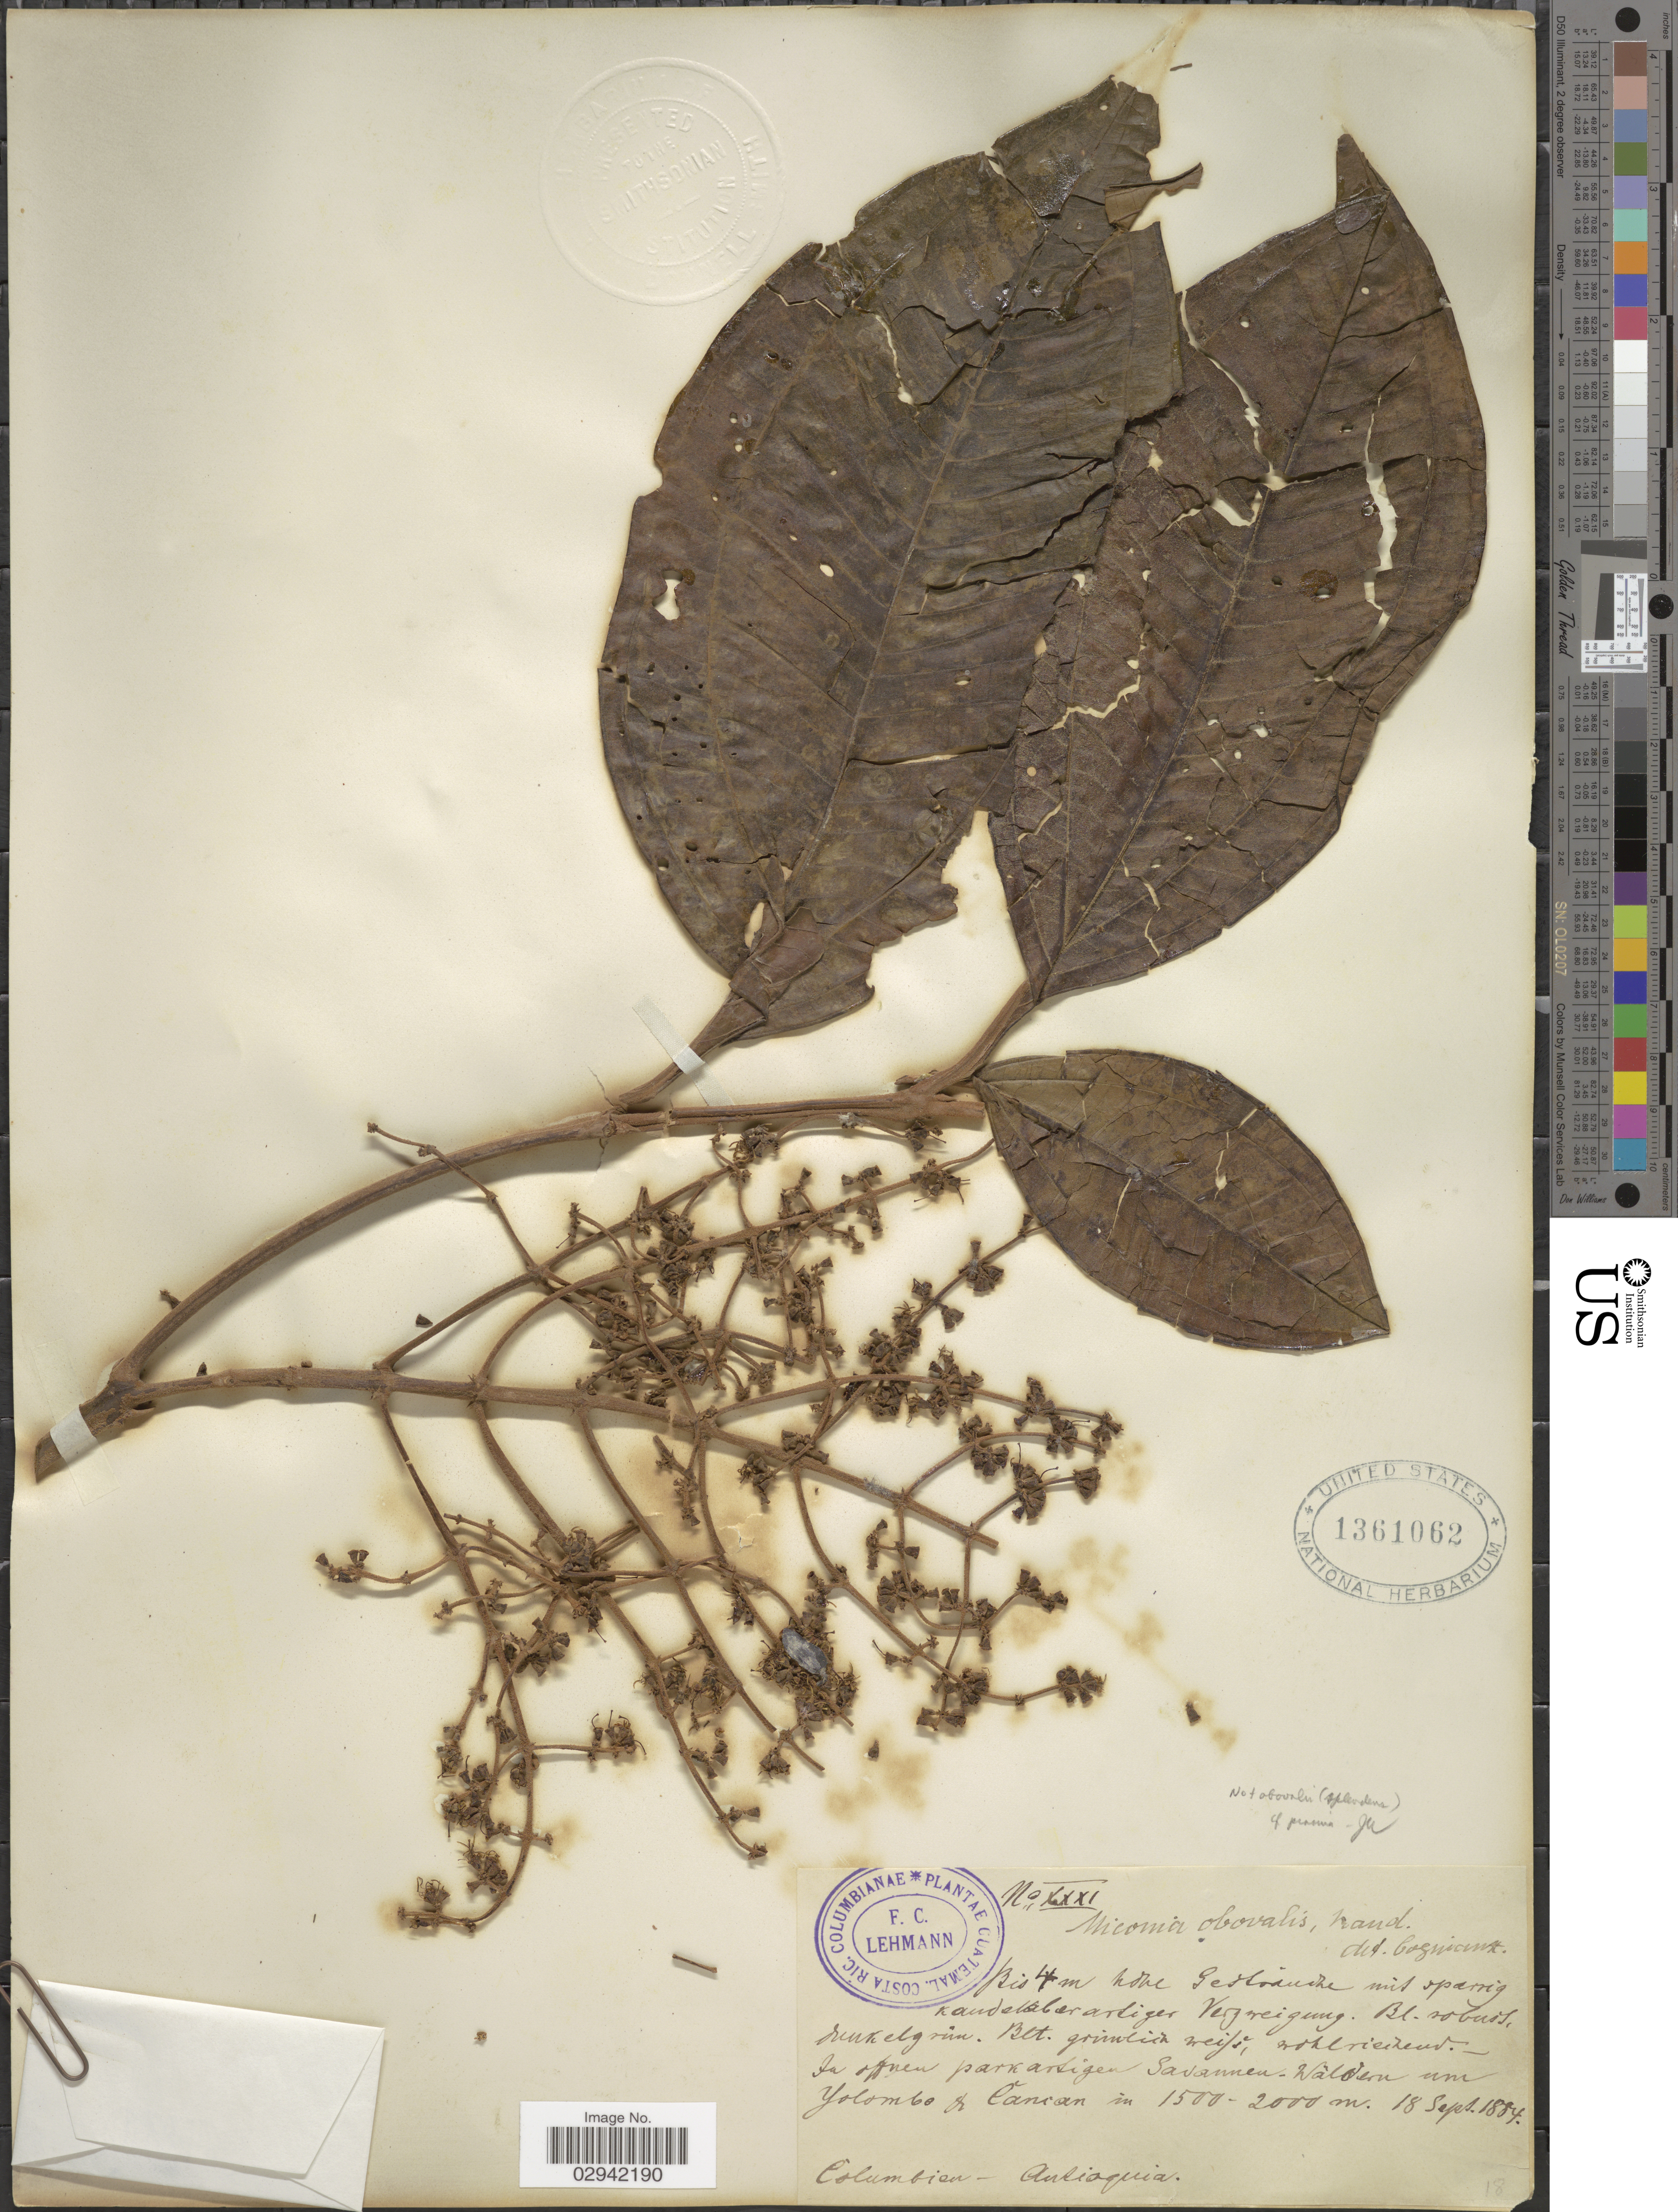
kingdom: Plantae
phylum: Tracheophyta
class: Magnoliopsida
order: Myrtales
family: Melastomataceae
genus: Miconia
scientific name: Miconia prasina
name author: (Sw.) DC.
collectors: F. C. Lehmann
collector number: XXXI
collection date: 1884-09-18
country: Colombia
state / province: Antioquia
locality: In offnen parkasigen [interpreted] Savannen-Walden um Yolombo & Cancan [interpreted].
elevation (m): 1500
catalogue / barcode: US 1361062